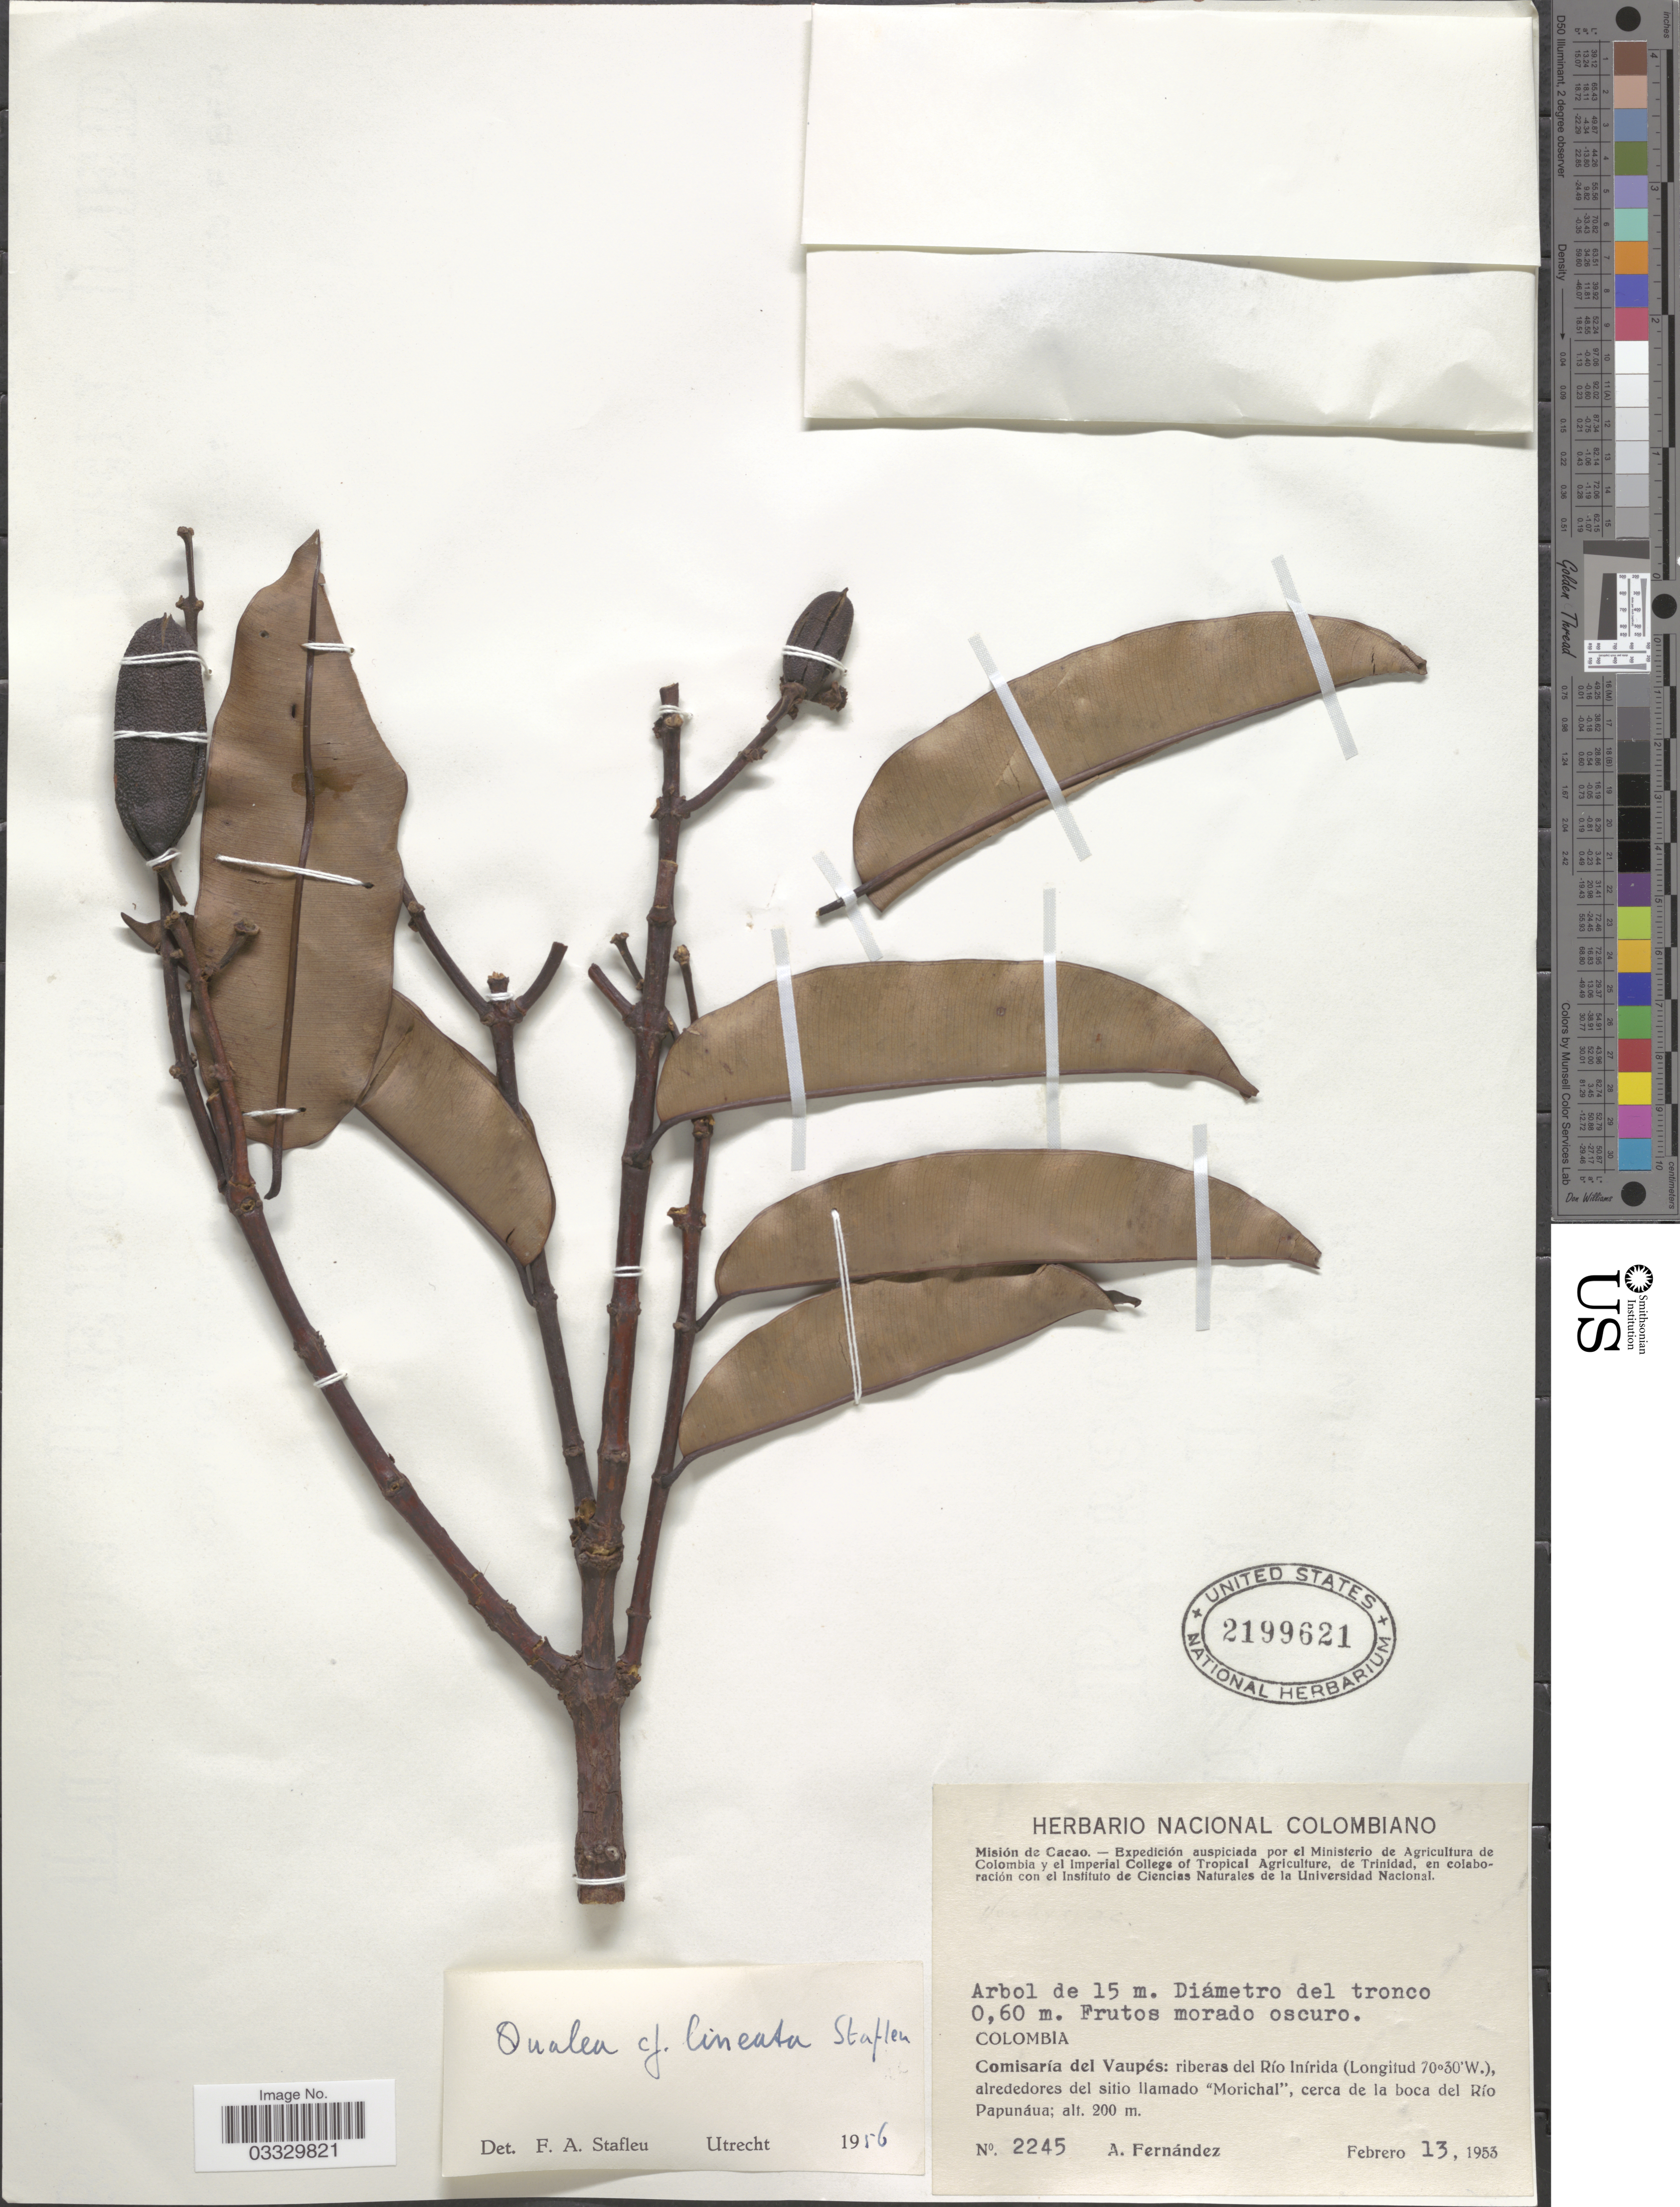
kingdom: Plantae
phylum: Tracheophyta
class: Magnoliopsida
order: Myrtales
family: Vochysiaceae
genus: Qualea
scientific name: Qualea lineata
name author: Stafleu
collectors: A. Fernández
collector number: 2245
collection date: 1953-02-13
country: Colombia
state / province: Vaupés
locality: Comisaría del Vaupés: riberas del Río Inírida, alrededores del sitio llamado "Morichal", cerca de la boca del Río Papunáua.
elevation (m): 200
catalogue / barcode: US 2199621